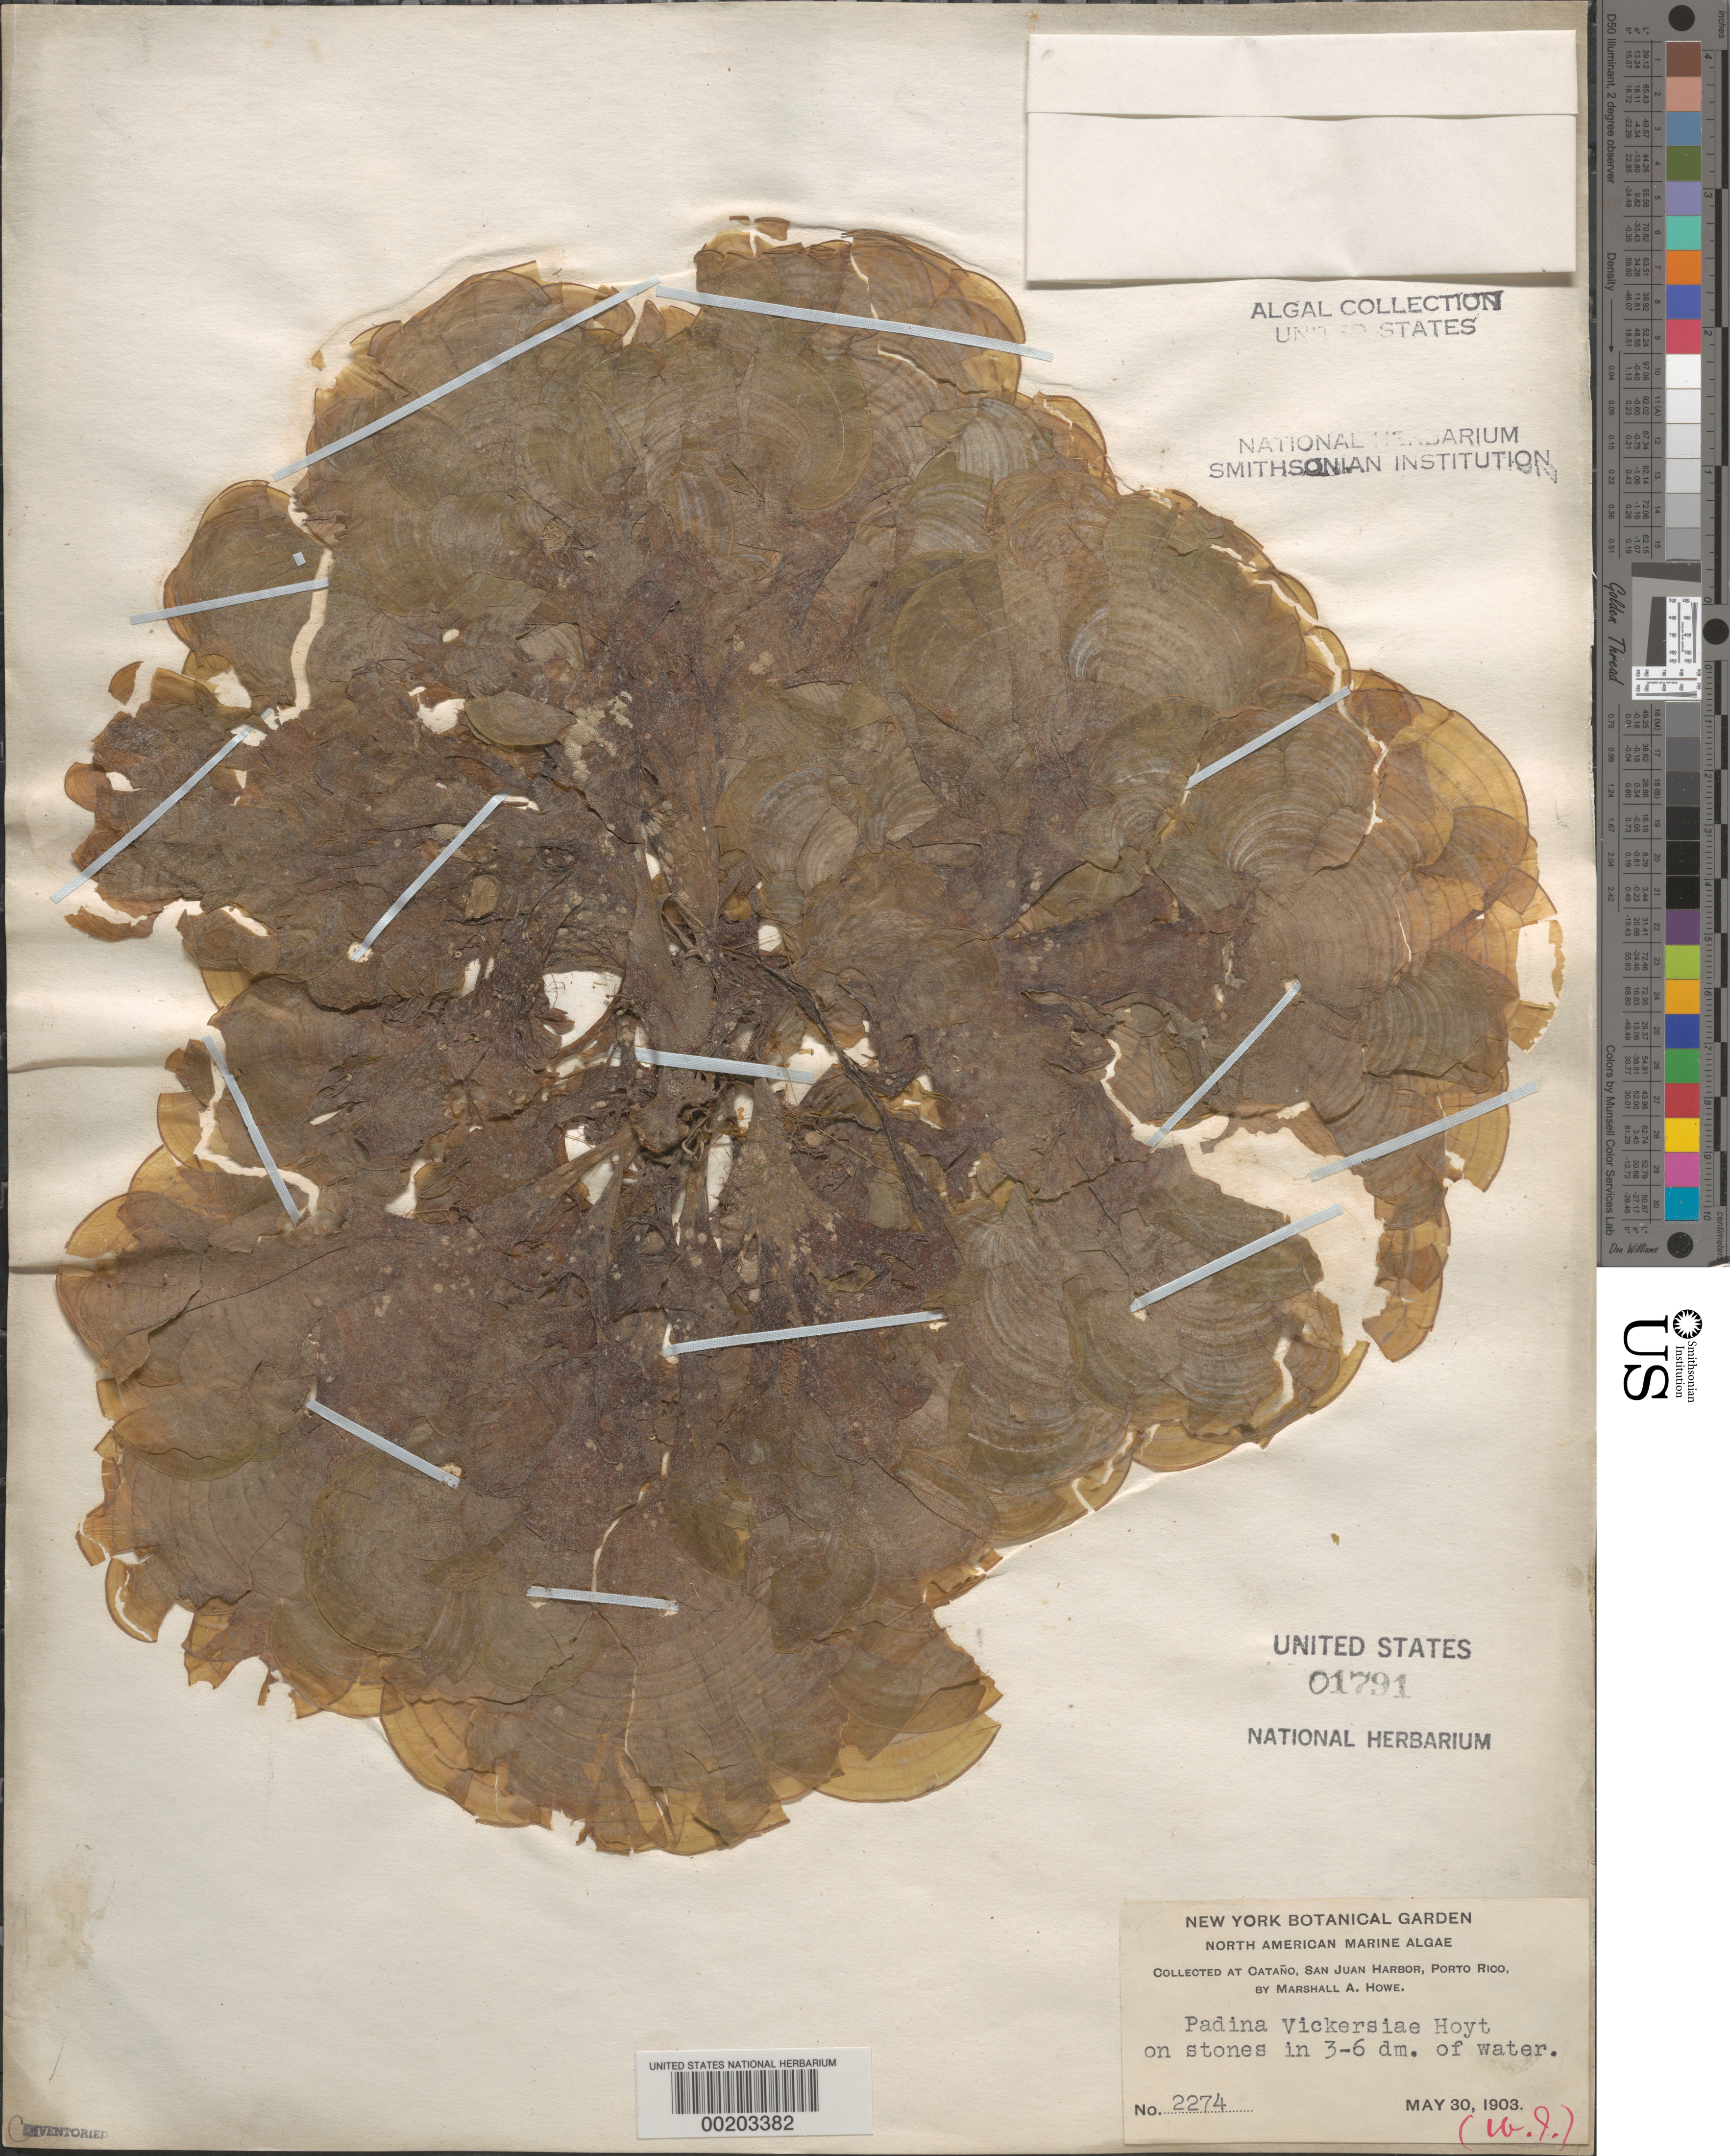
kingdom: Chromista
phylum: Ochrophyta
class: Phaeophyceae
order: Dictyotales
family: Dictyotaceae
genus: Padina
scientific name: Padina gymnospora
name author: (Kütz.) O.G. Sond.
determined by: Algae name updating Project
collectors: M. A. Howe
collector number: MAH 2274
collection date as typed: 30 May 1903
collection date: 1903-05-30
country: Puerto Rico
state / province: San Juan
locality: Catano, san juan harbor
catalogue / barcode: US 1791